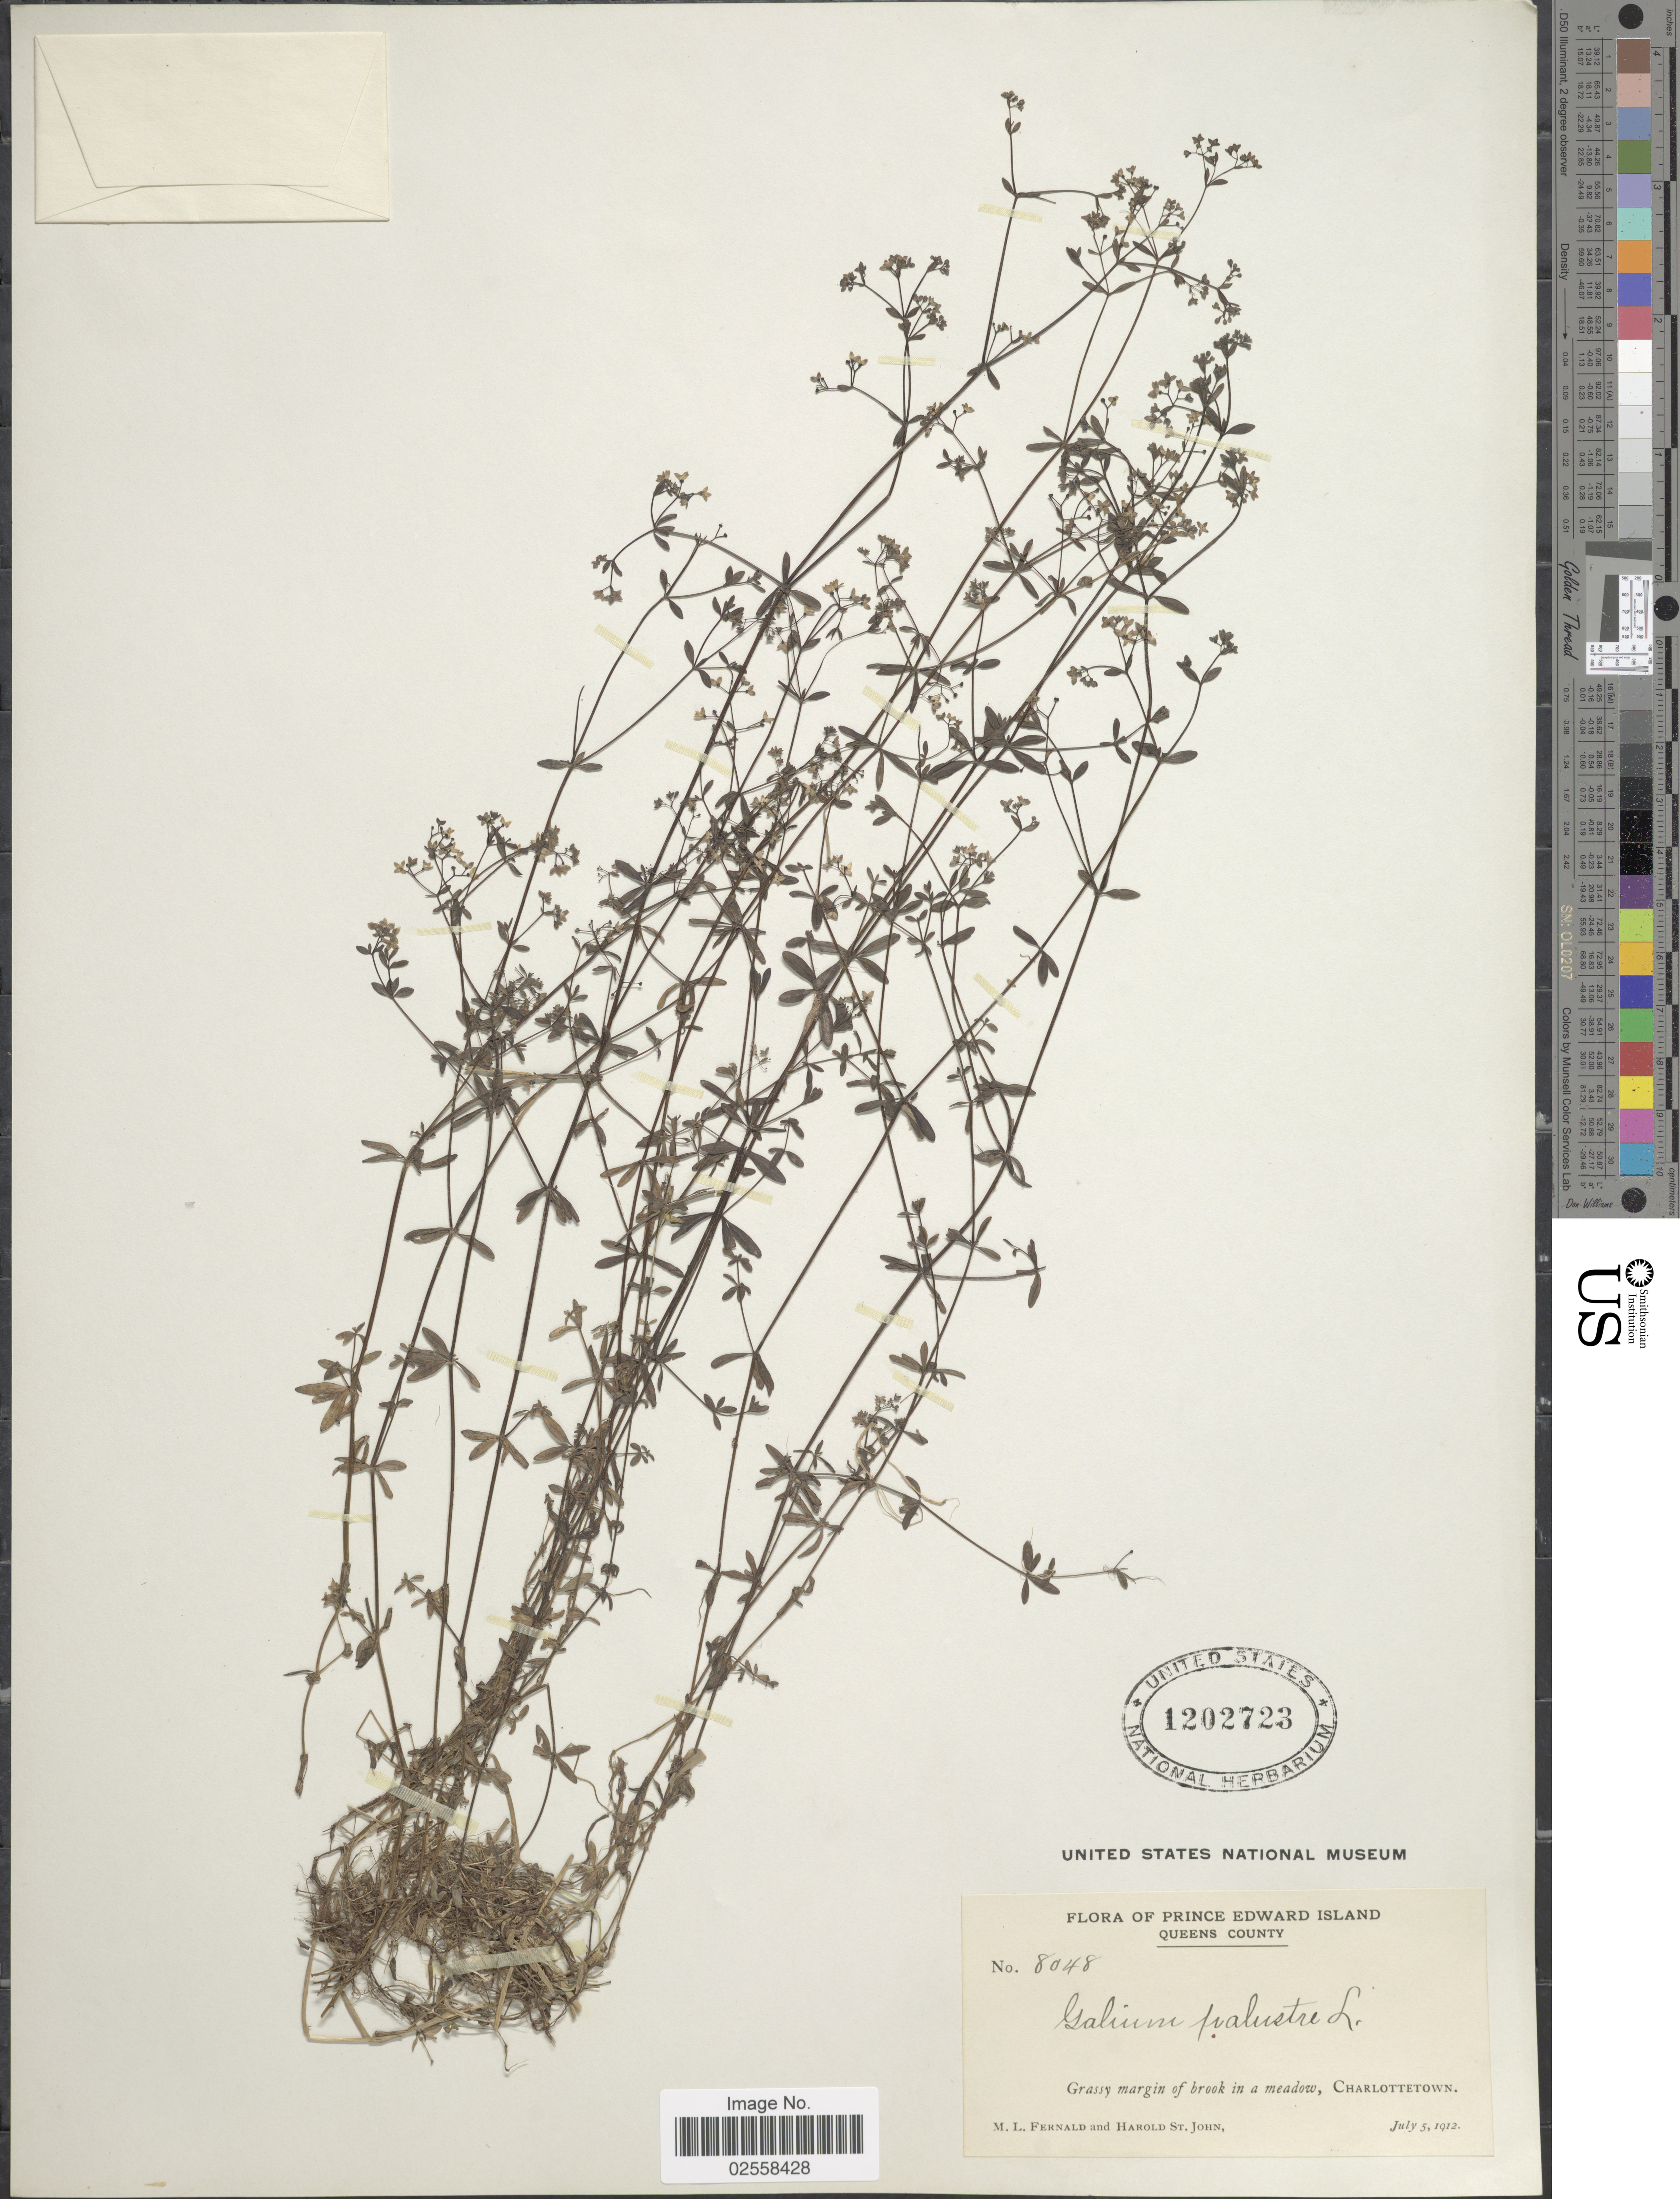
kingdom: Plantae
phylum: Tracheophyta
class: Magnoliopsida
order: Gentianales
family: Rubiaceae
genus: Galium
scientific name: Galium plumosum subsp. plumosum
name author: Rusby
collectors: M. L. Fernald & H. St. John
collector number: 8048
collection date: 1912-07-05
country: Canada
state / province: Prince Edward Island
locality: Queens County, Charlottetown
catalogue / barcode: US 1202723